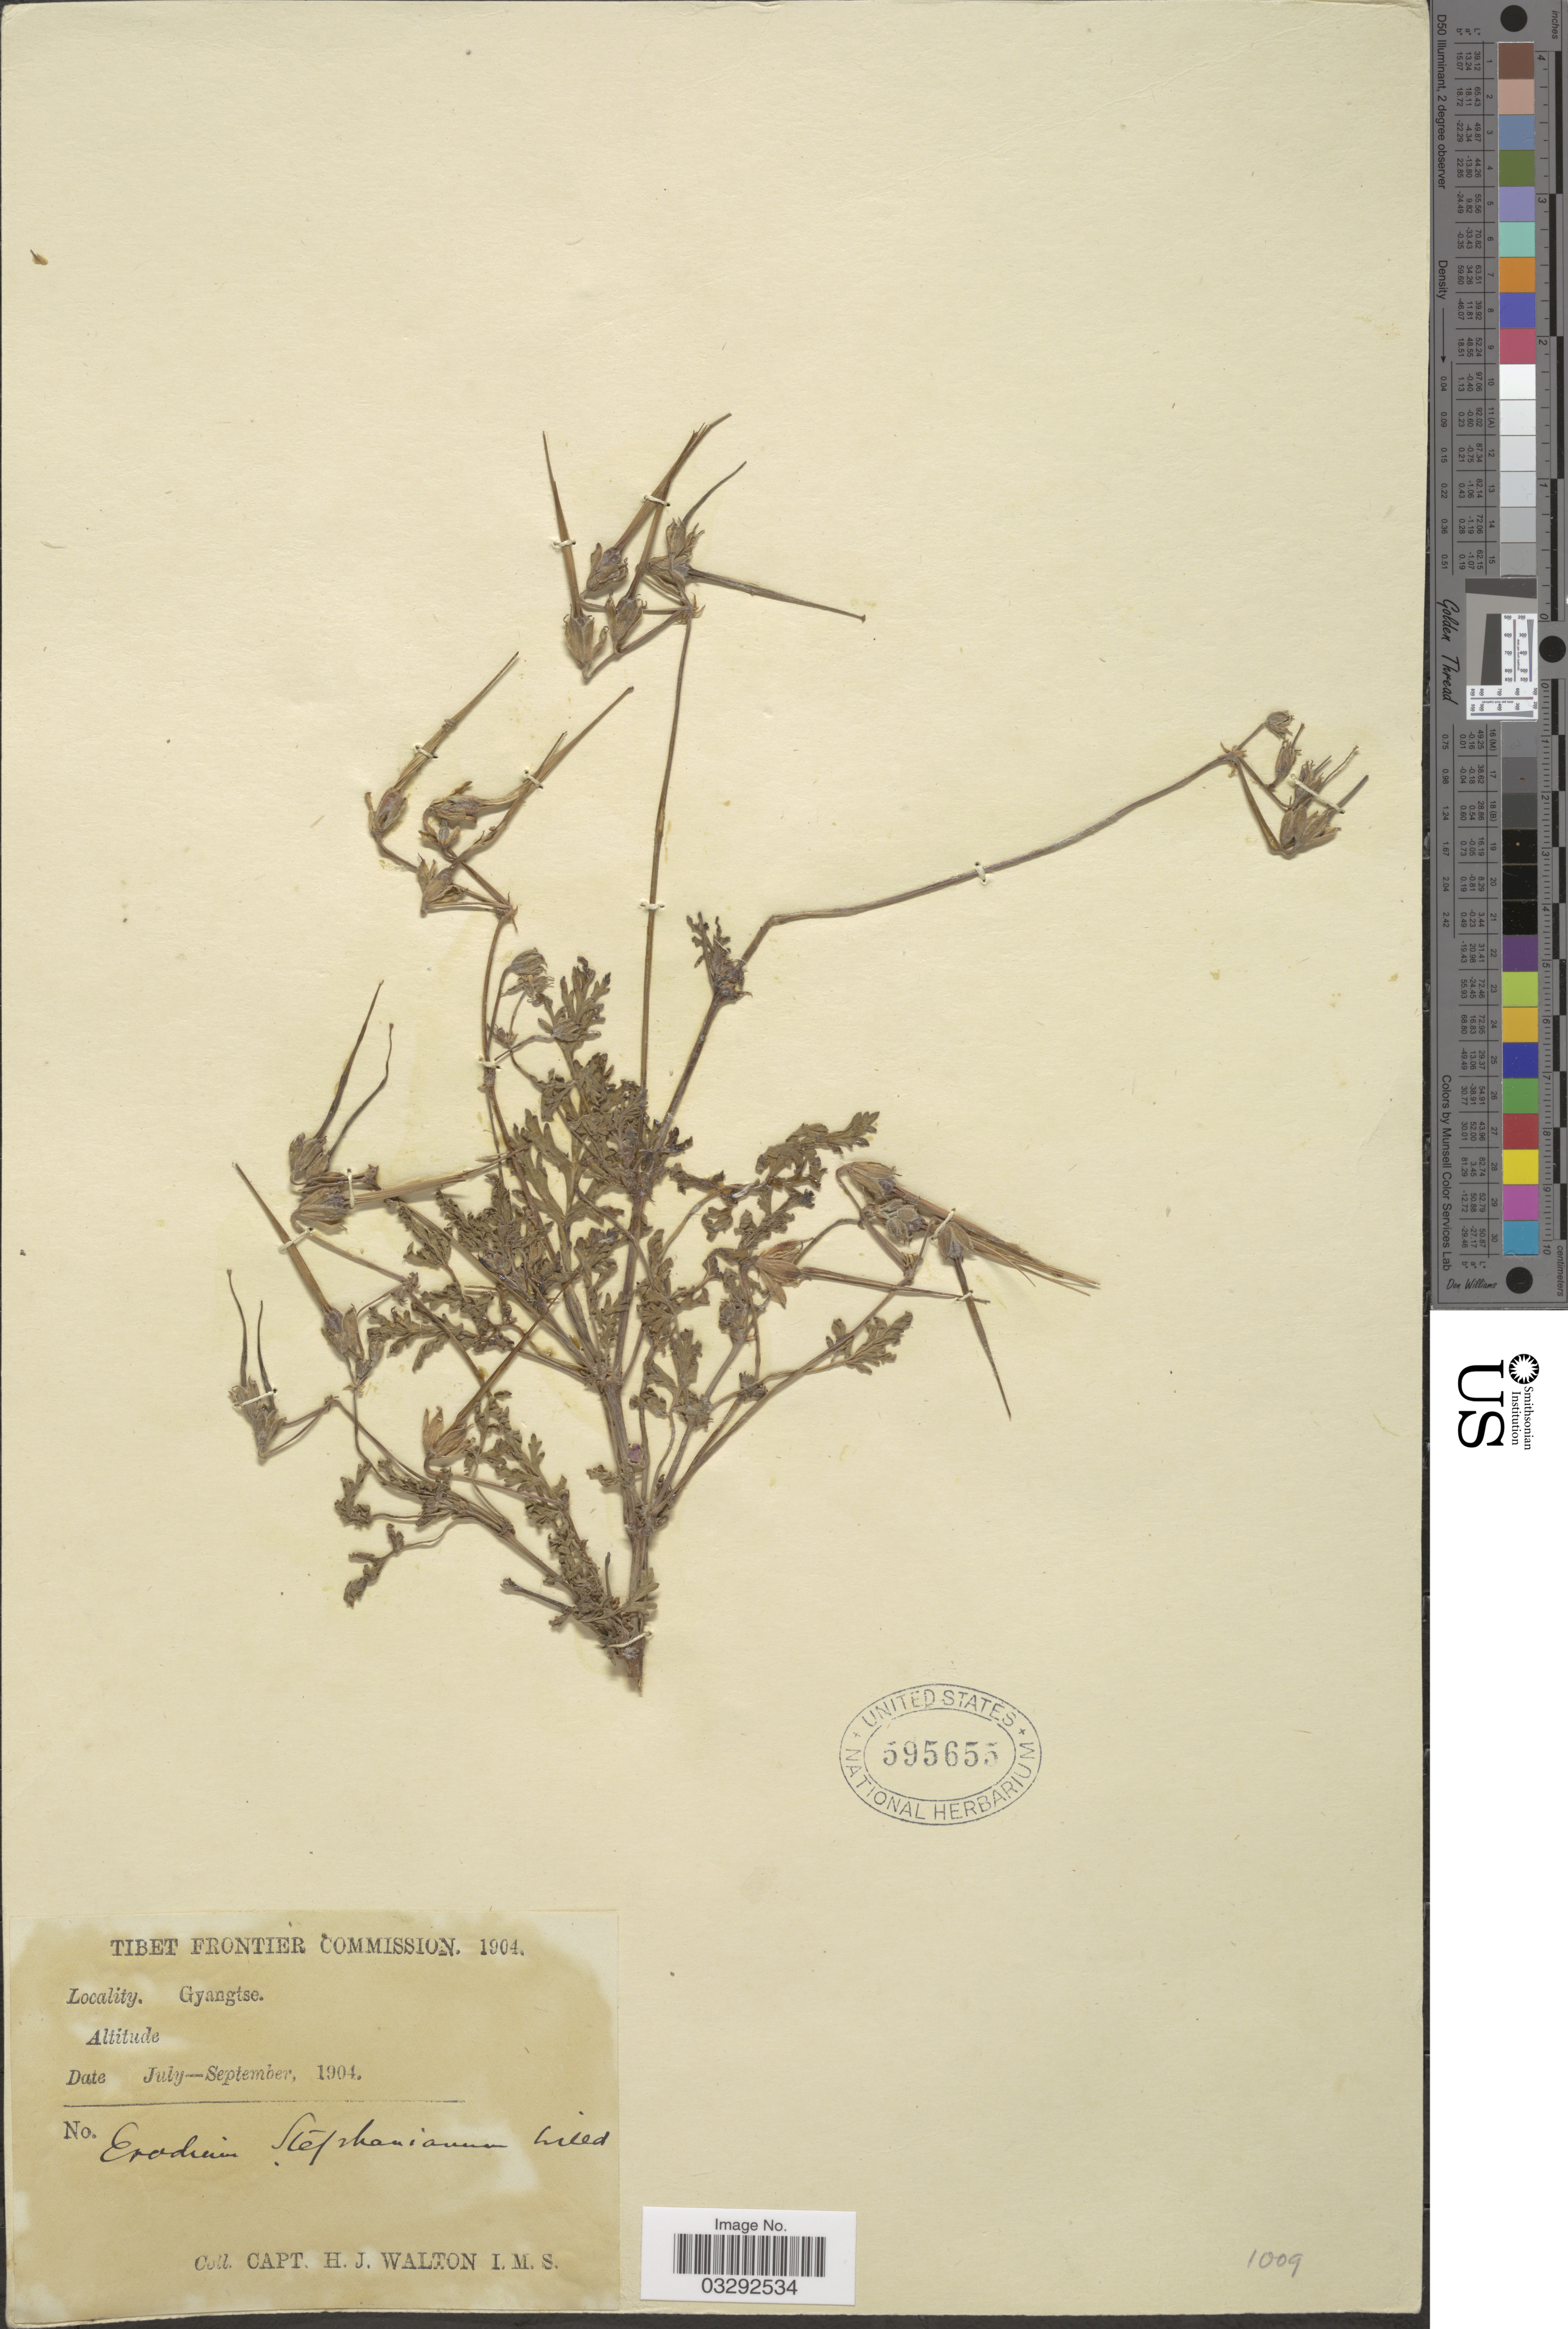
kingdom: Plantae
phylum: Tracheophyta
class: Magnoliopsida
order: Geraniales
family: Geraniaceae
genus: Erodium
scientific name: Erodium stephanianum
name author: Willd.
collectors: H. Walton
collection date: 1904-07/1904-09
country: China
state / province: Xizang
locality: Tibet Frontier Commission. Gyangtse.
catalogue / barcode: US 595655